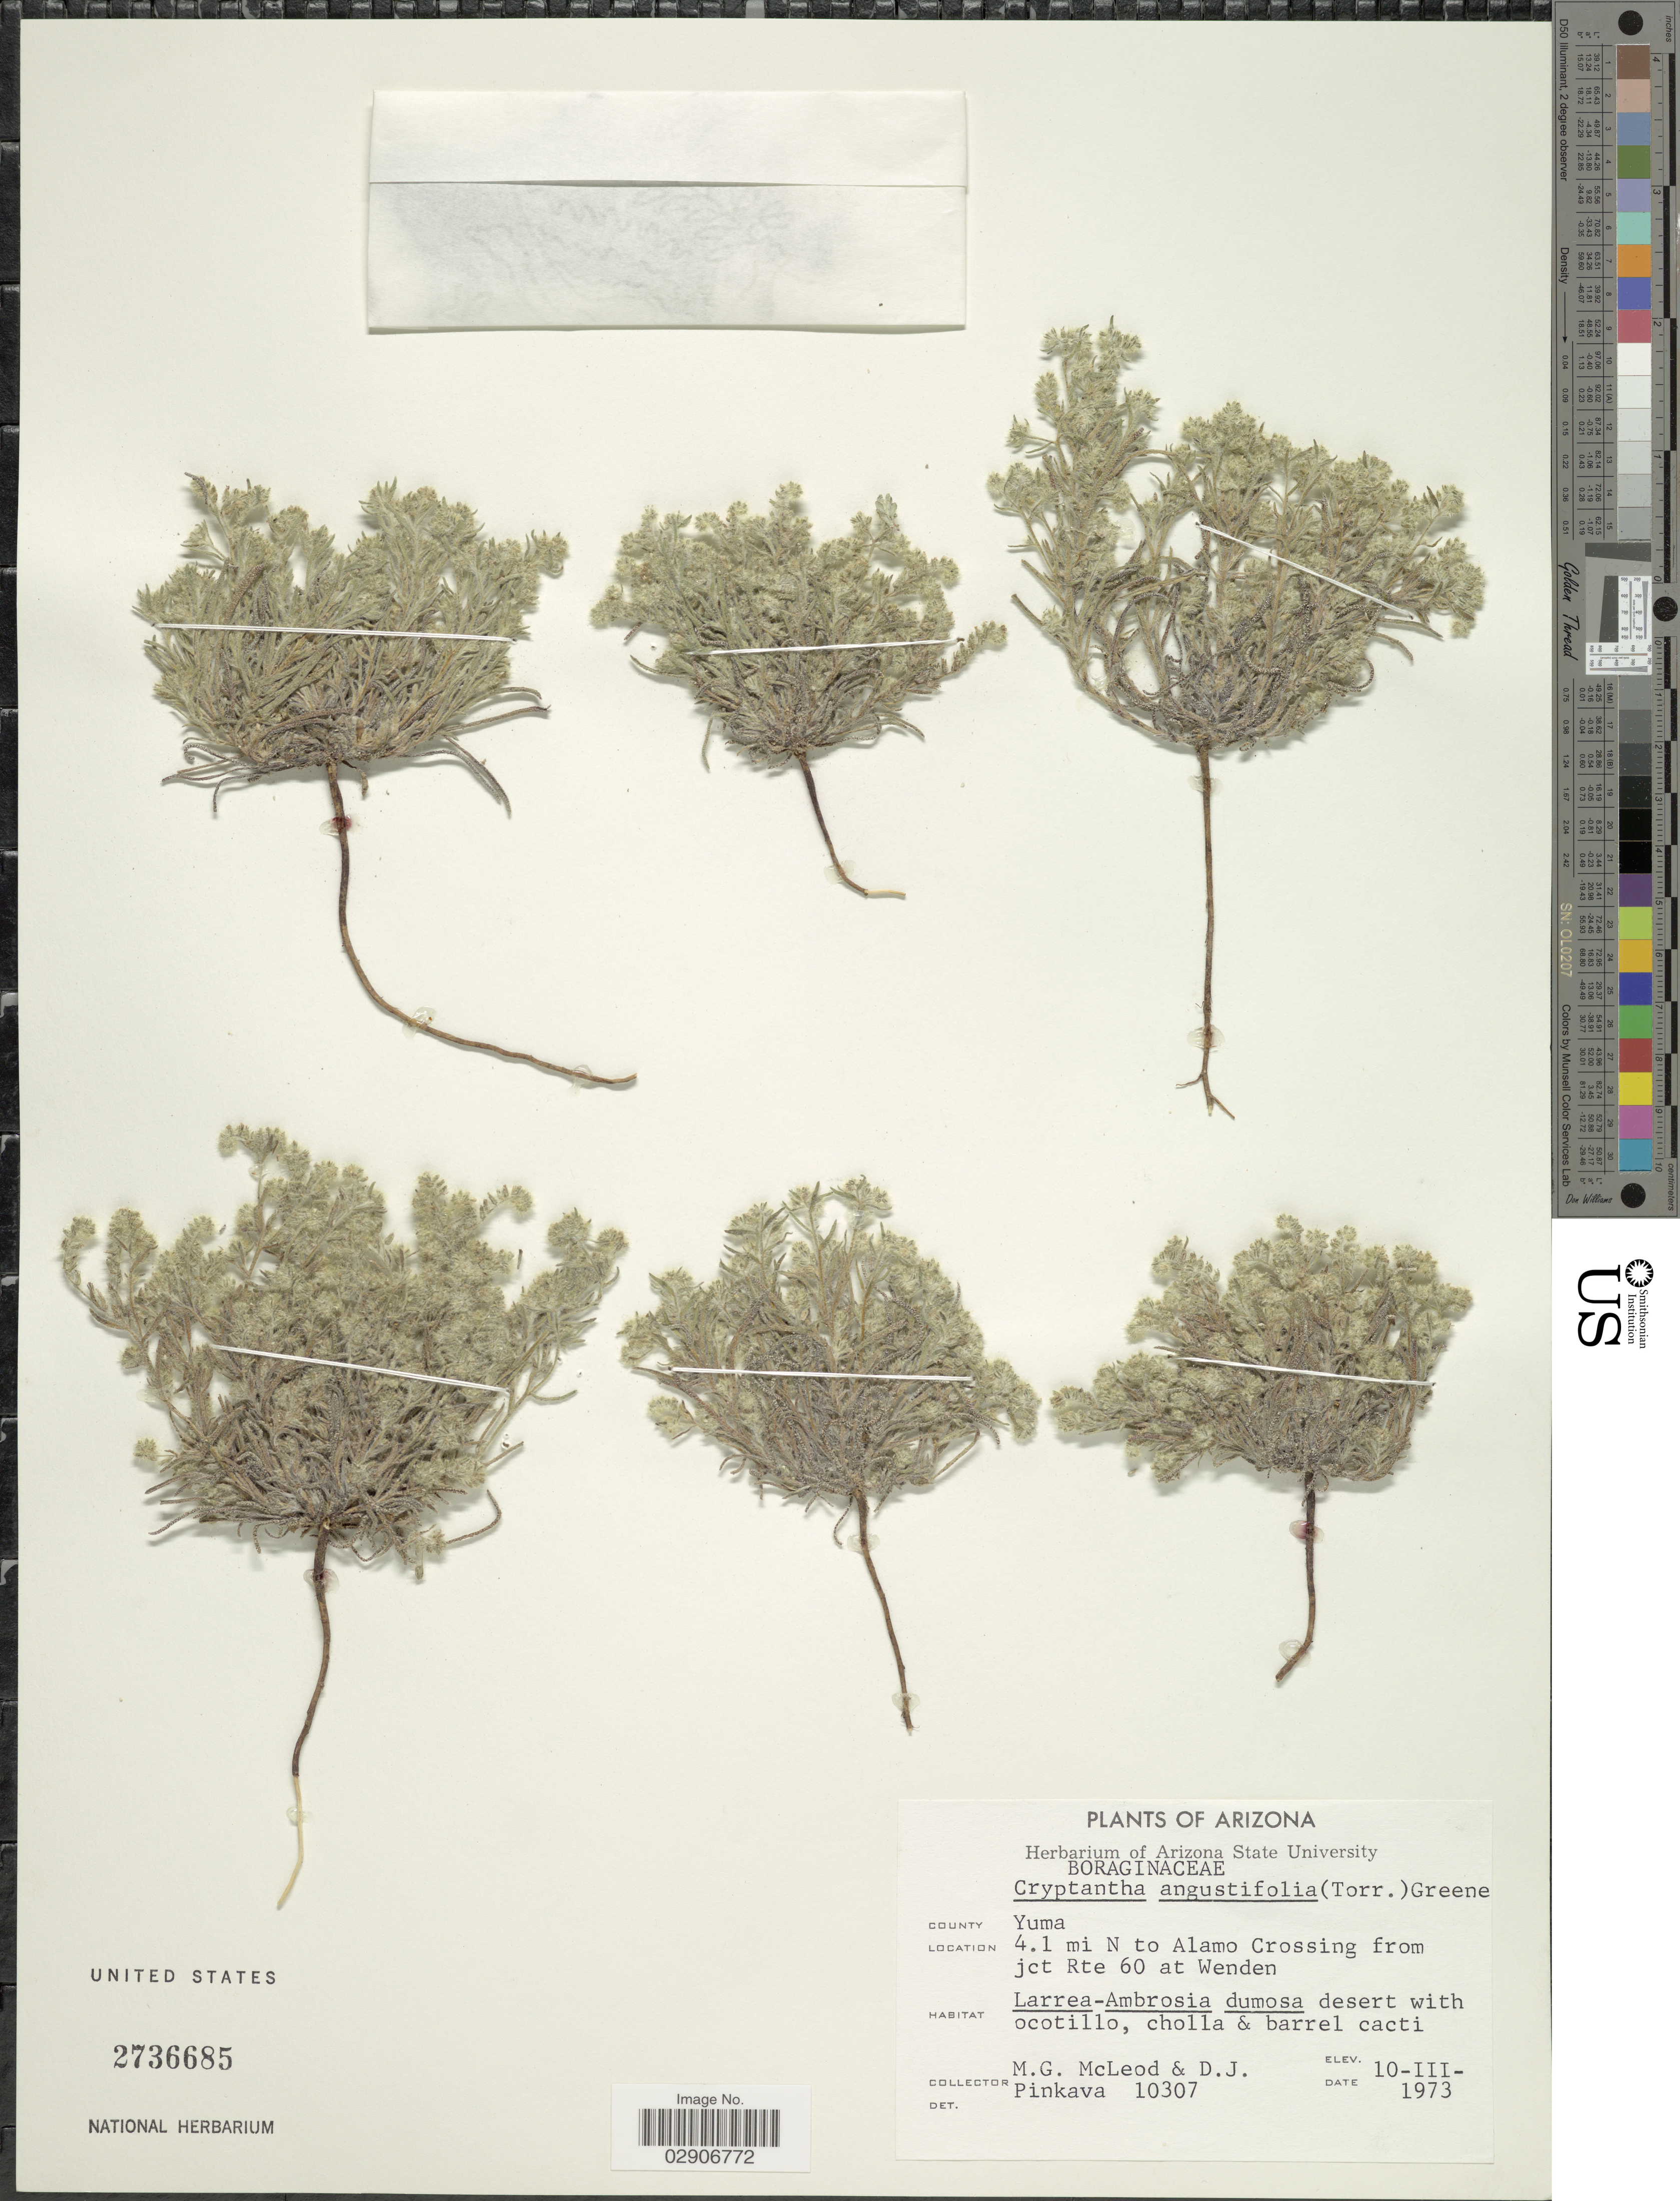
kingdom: Plantae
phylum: Tracheophyta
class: Magnoliopsida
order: Boraginales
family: Boraginaceae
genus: Cryptantha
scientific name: Cryptantha angustifolia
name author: (Torr.) Greene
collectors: M. McLeod & D. J. Pinkava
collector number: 10307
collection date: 1973-03-10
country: United States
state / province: Arizona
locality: County Yuma. 4.1 mi N to Alamo Crossing from jct Rte 60 at Wenden.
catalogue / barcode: US 2736685